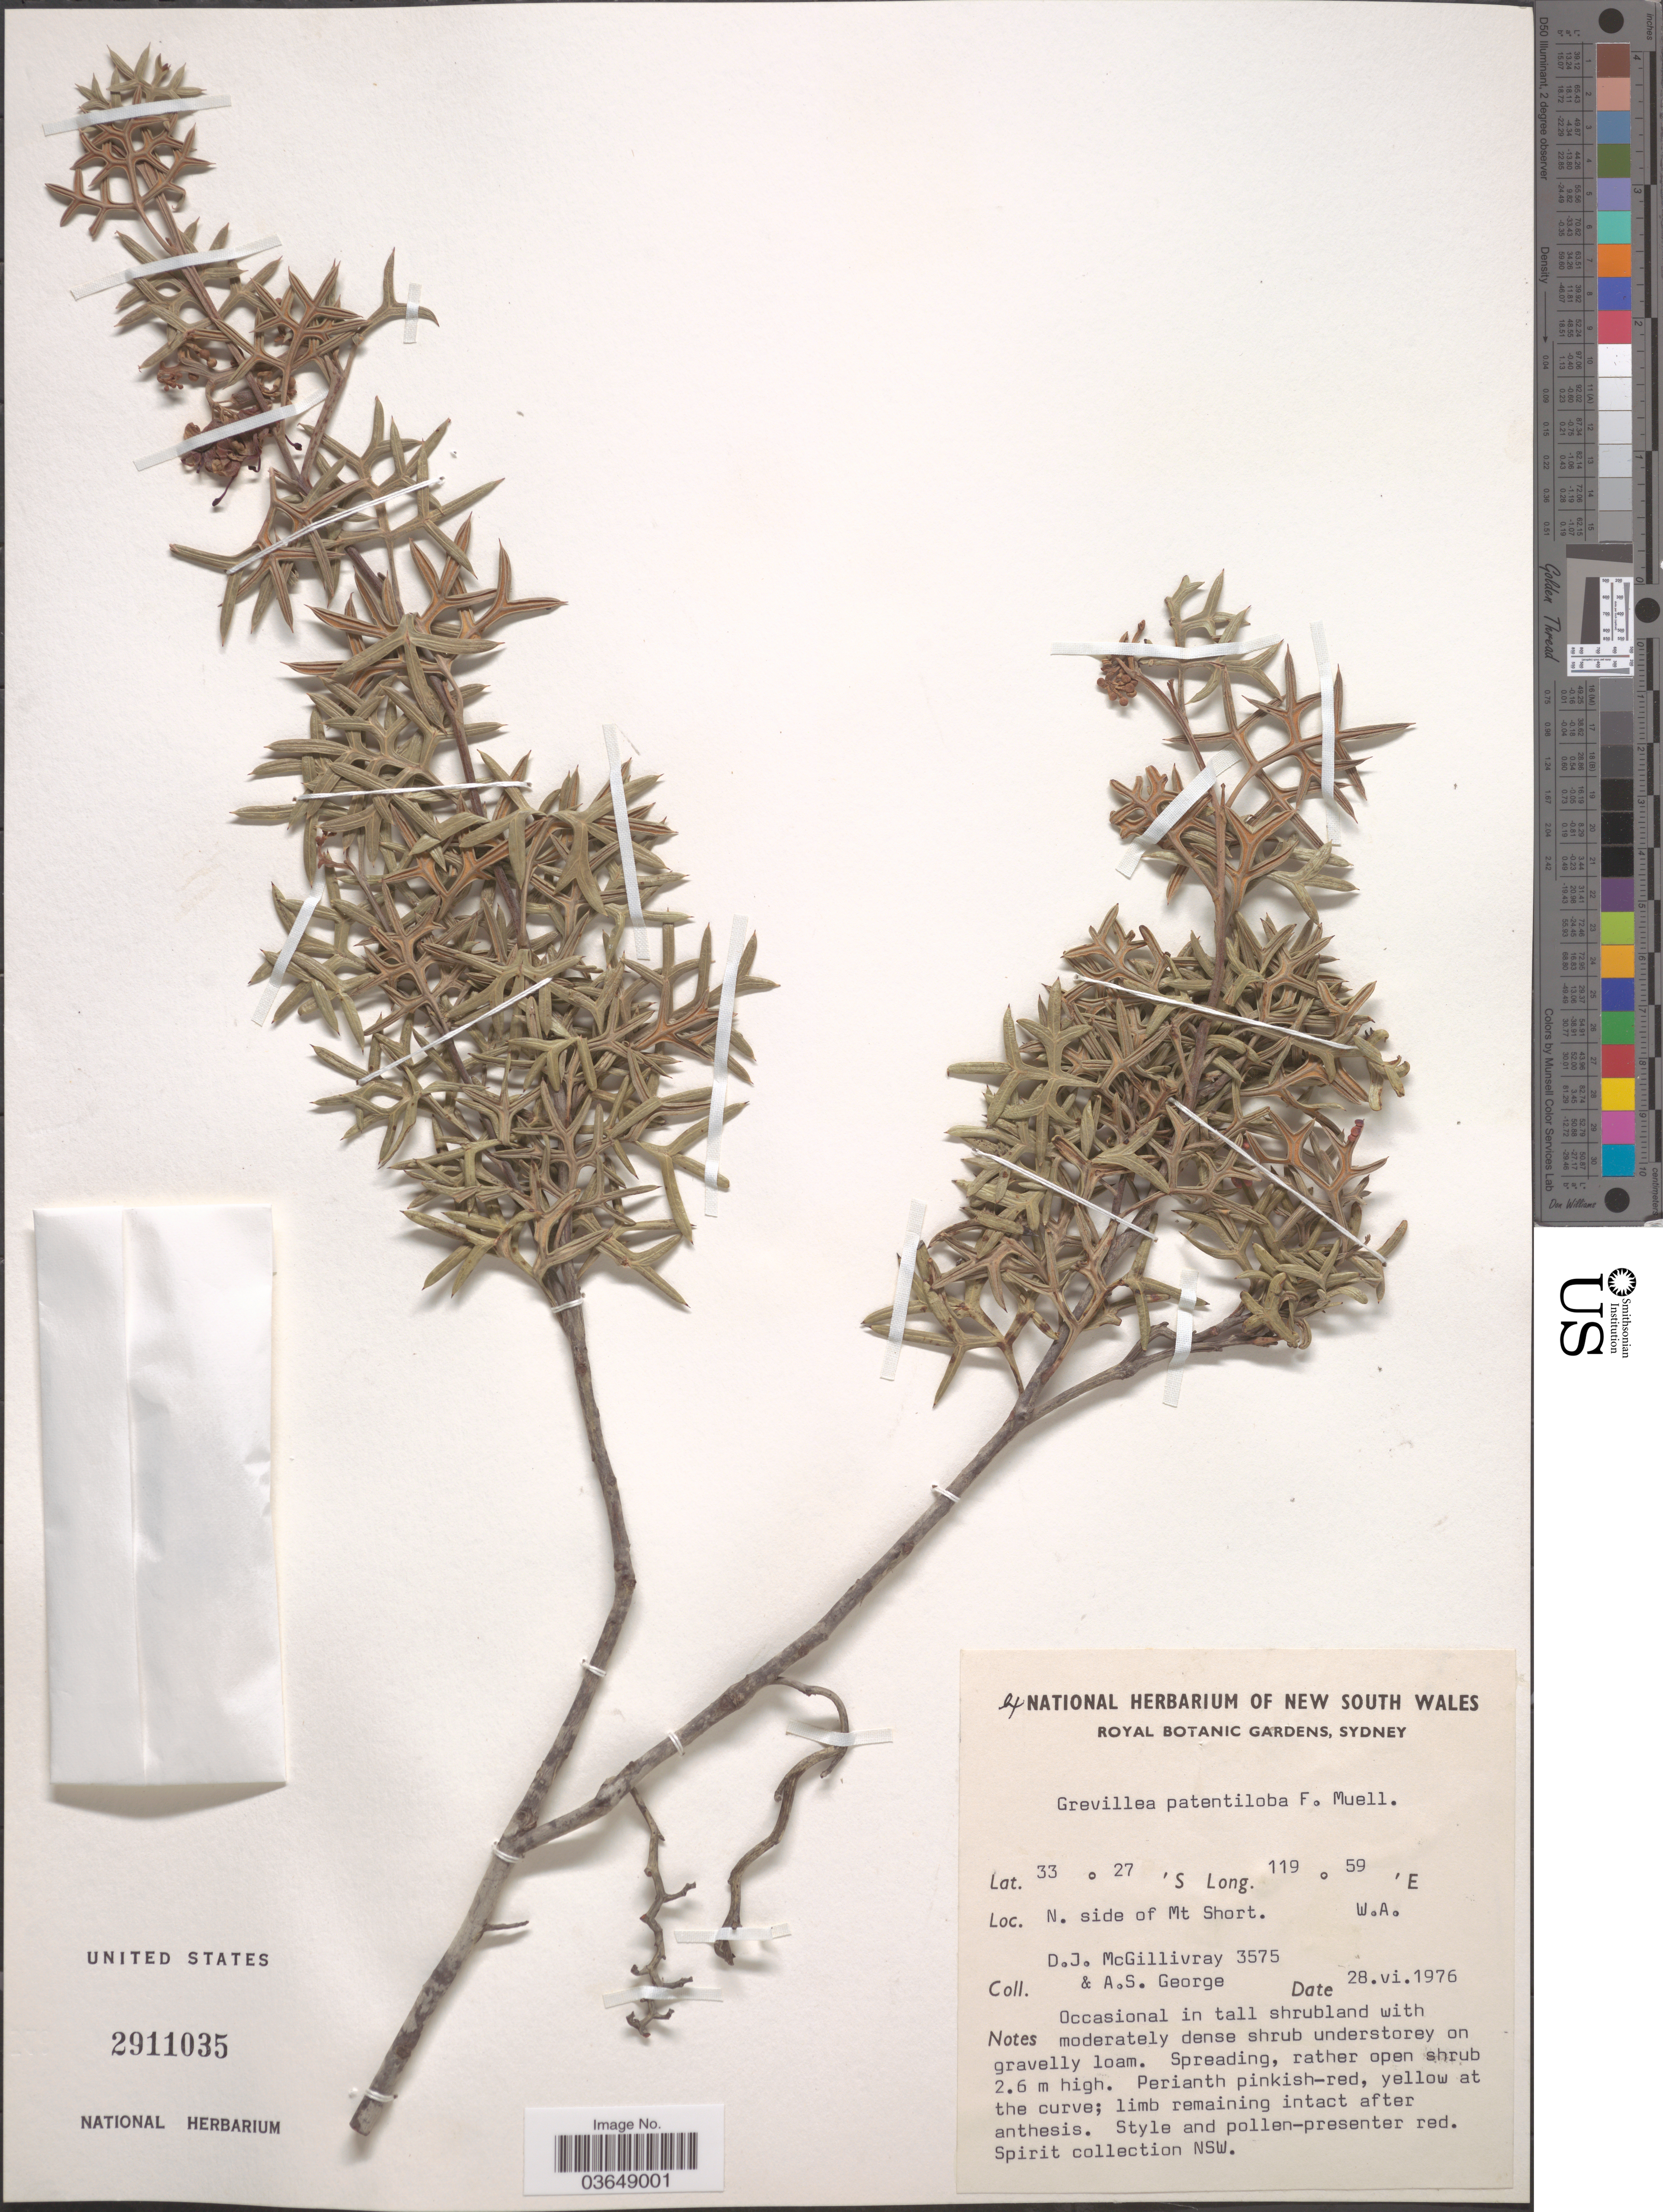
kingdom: Plantae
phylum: Tracheophyta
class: Magnoliopsida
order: Proteales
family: Proteaceae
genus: Grevillea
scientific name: Grevillea patentiloba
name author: F. Muell.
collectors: D. J. McGillivray & A. S. George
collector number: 3575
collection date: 1976-06-28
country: Australia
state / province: Western Australia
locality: N. side of Mt Short.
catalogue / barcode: US 2911035